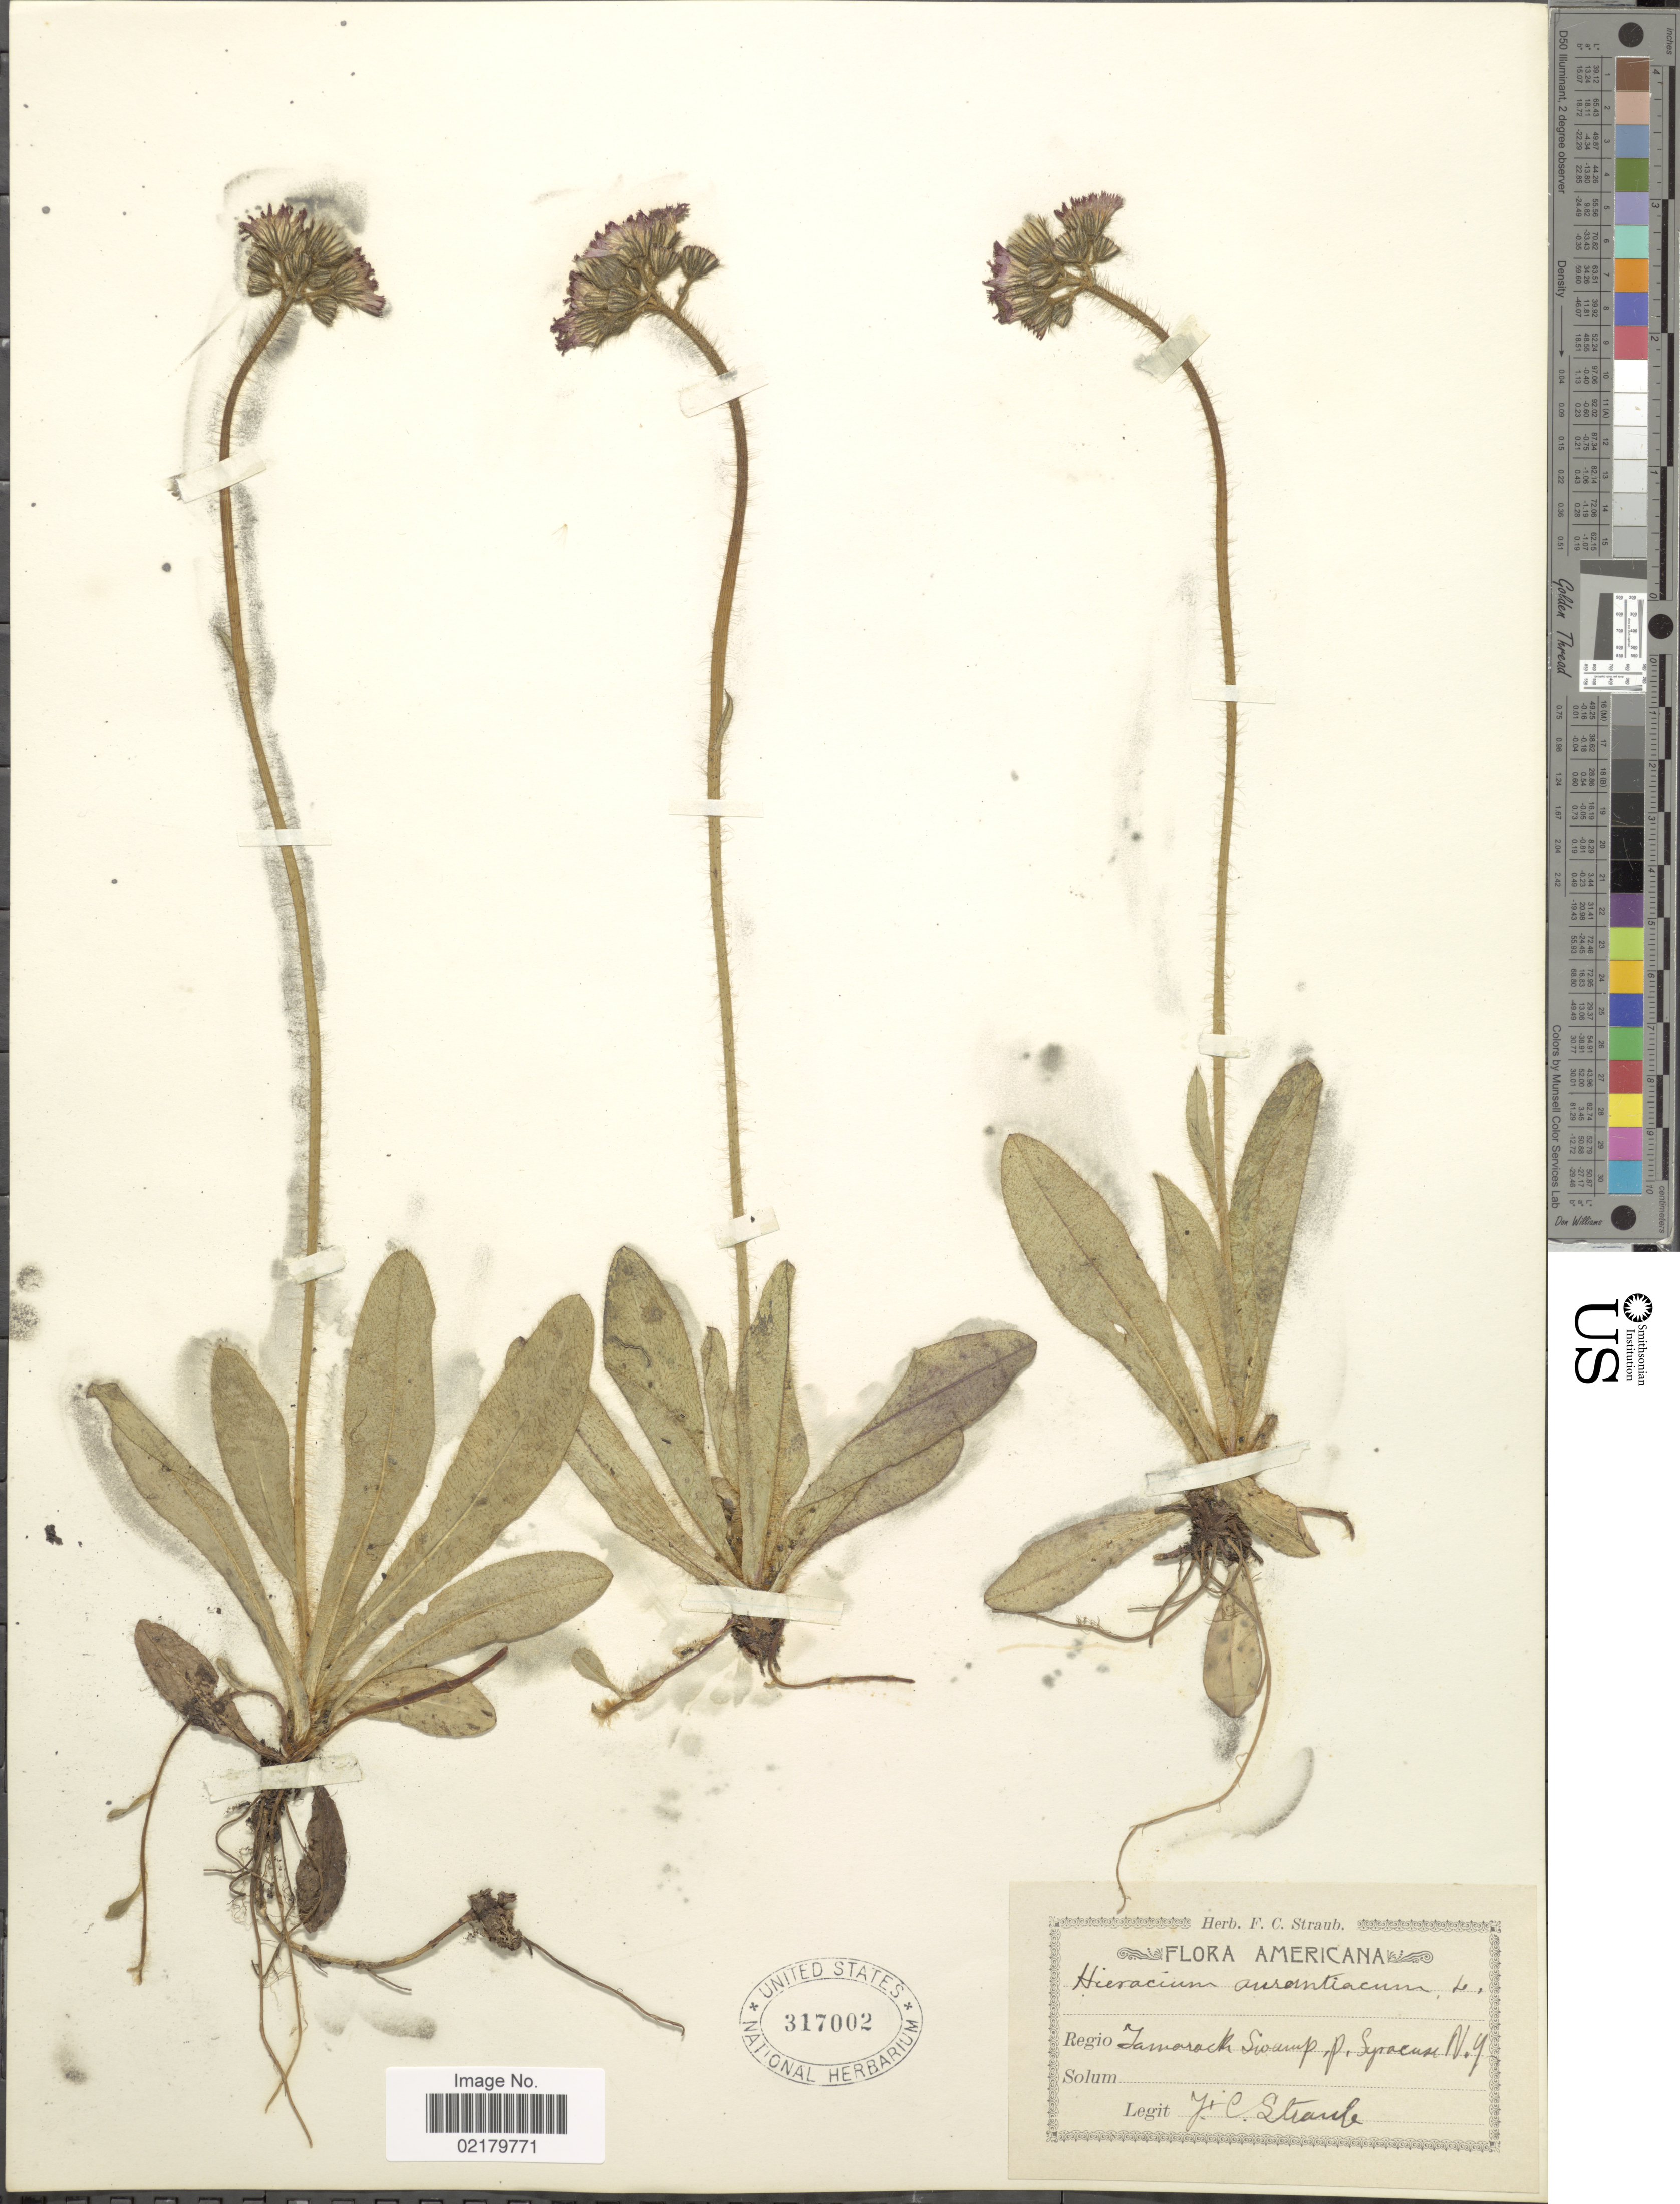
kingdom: Plantae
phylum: Tracheophyta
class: Magnoliopsida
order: Asterales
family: Asteraceae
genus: Pilosella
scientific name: Pilosella aurantiaca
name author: (L.) F.W. Schultz & Sch. Bip.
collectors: J. Straub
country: United States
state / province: New York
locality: Tamarack Swamp. P. Syracuse [interpreted]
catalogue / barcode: US 317002